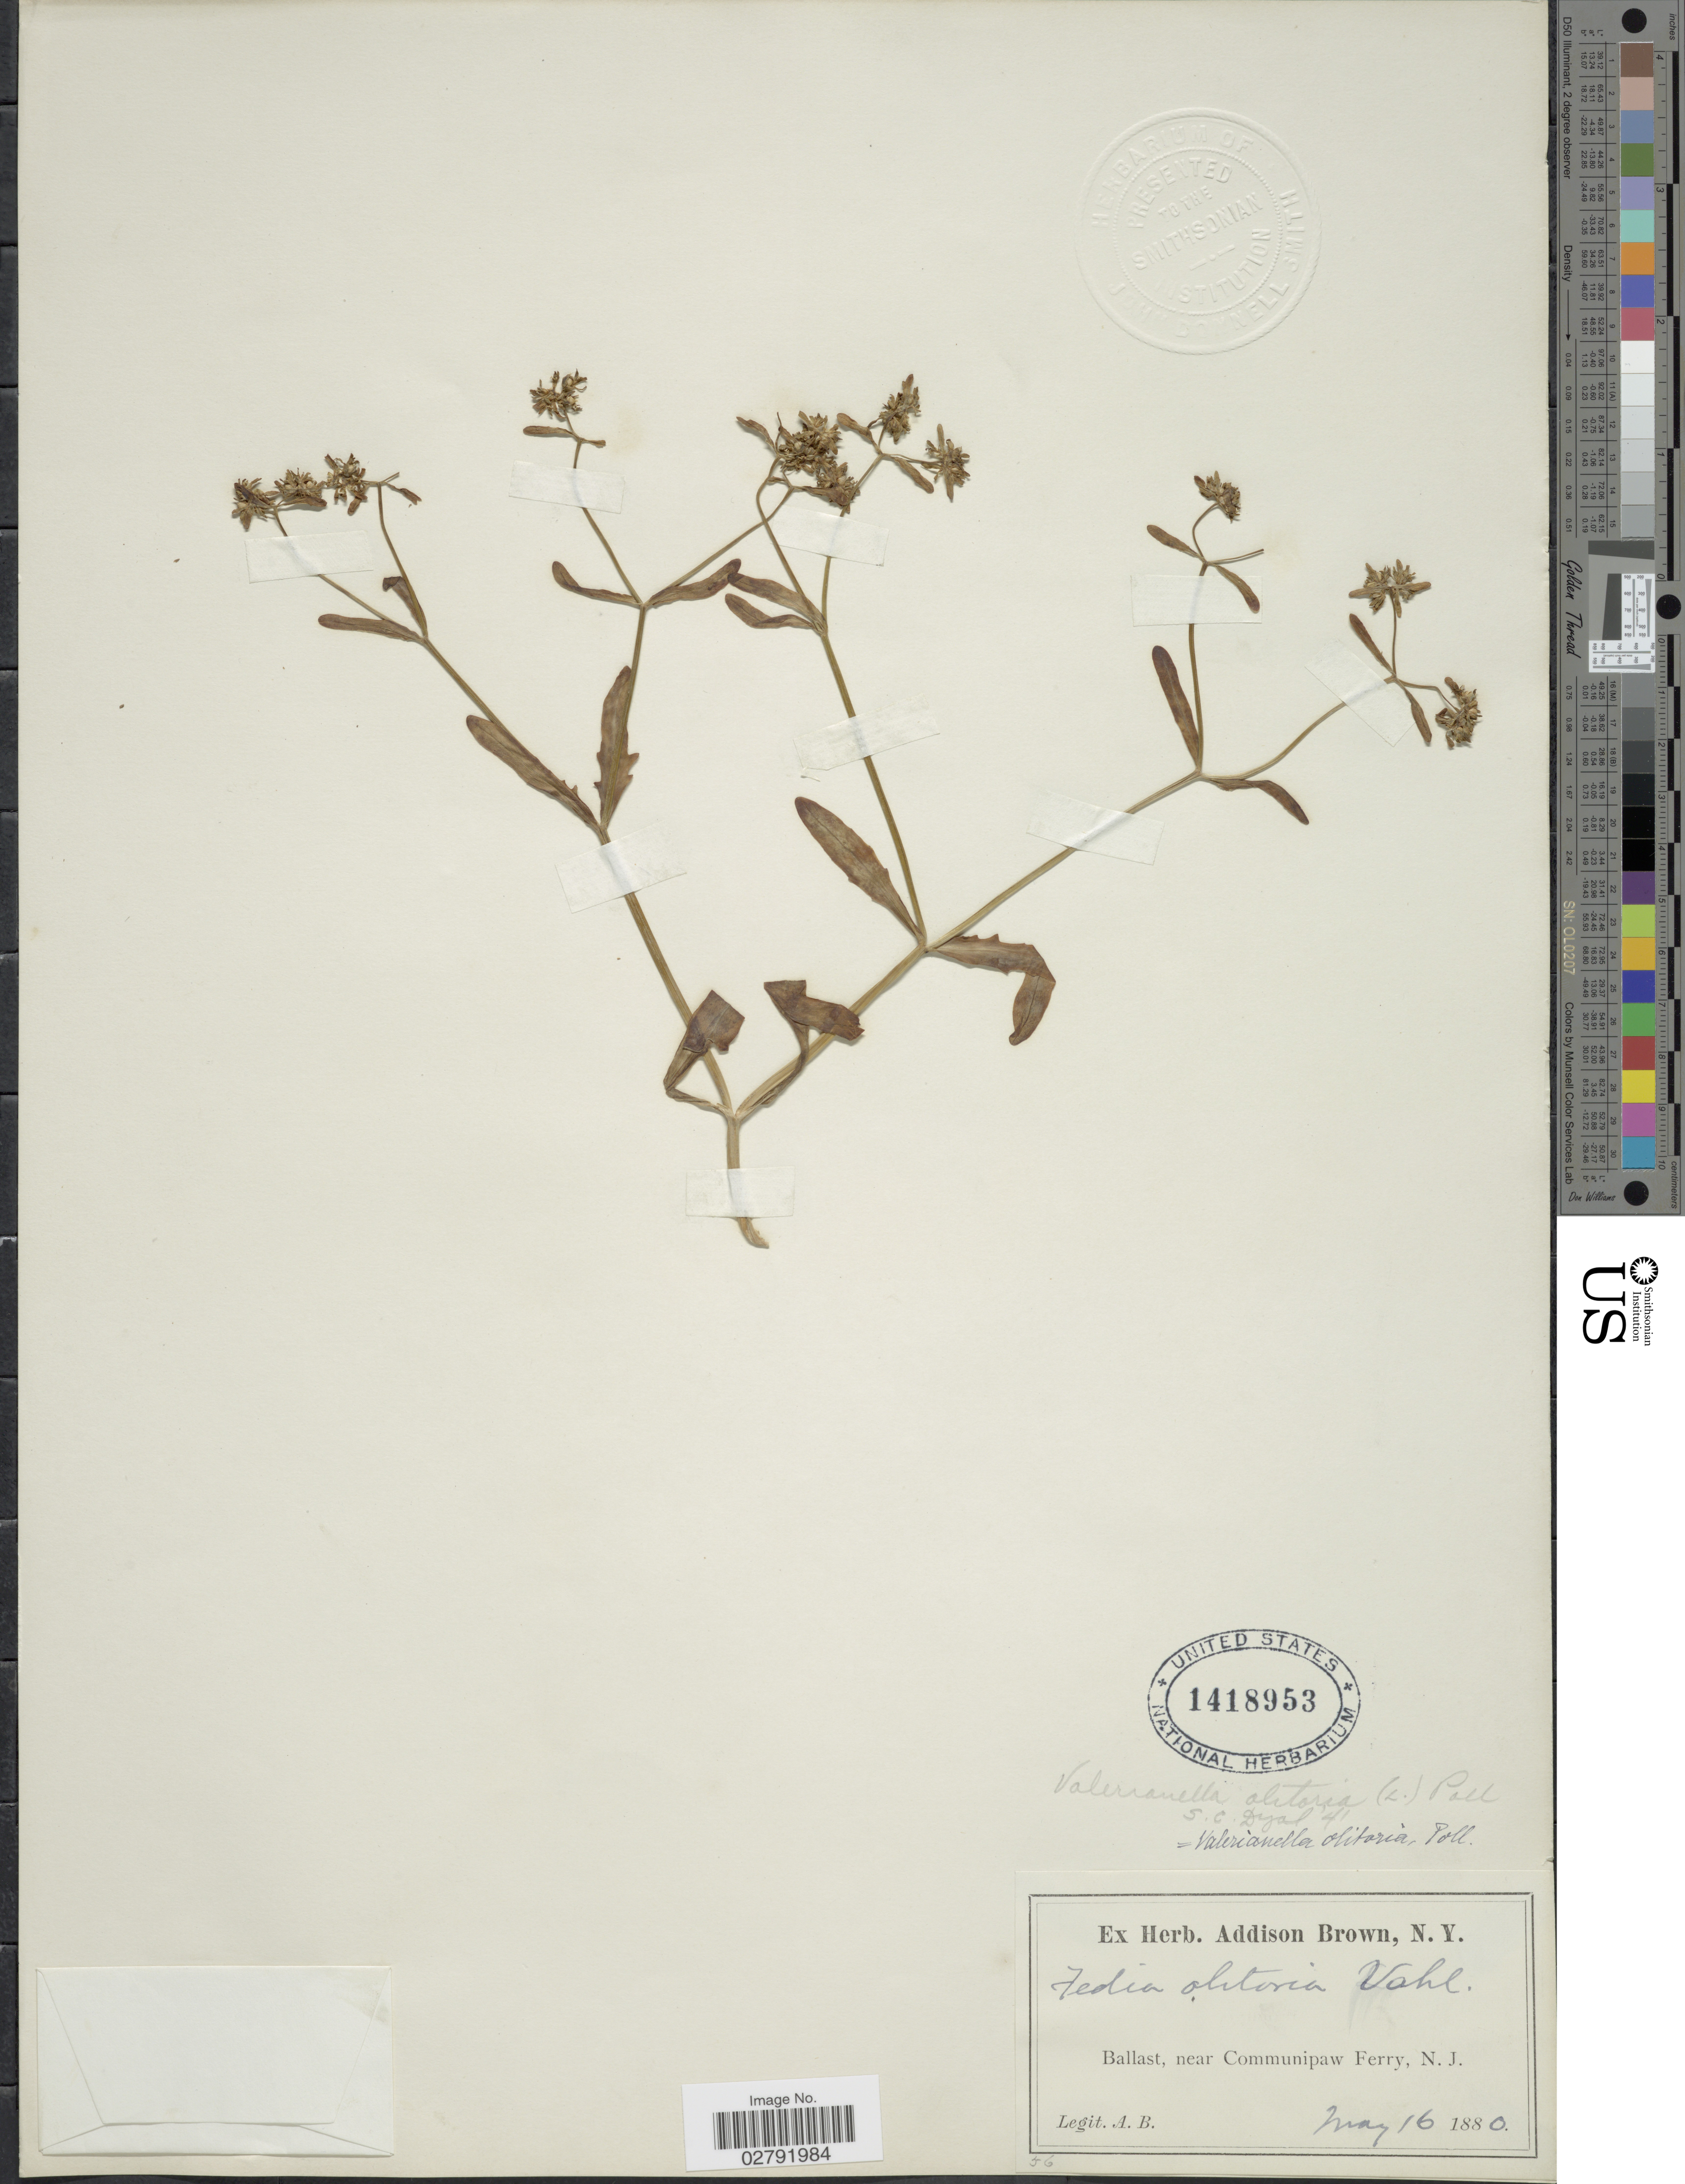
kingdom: Plantae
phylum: Tracheophyta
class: Magnoliopsida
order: Dipsacales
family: Caprifoliaceae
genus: Valerianella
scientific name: Valerianella olitoria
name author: (L.) Pollich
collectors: A. Brown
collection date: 1880-05-16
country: United States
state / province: New Jersey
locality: Ballast, near Communipaw Ferry.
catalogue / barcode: US 1418953